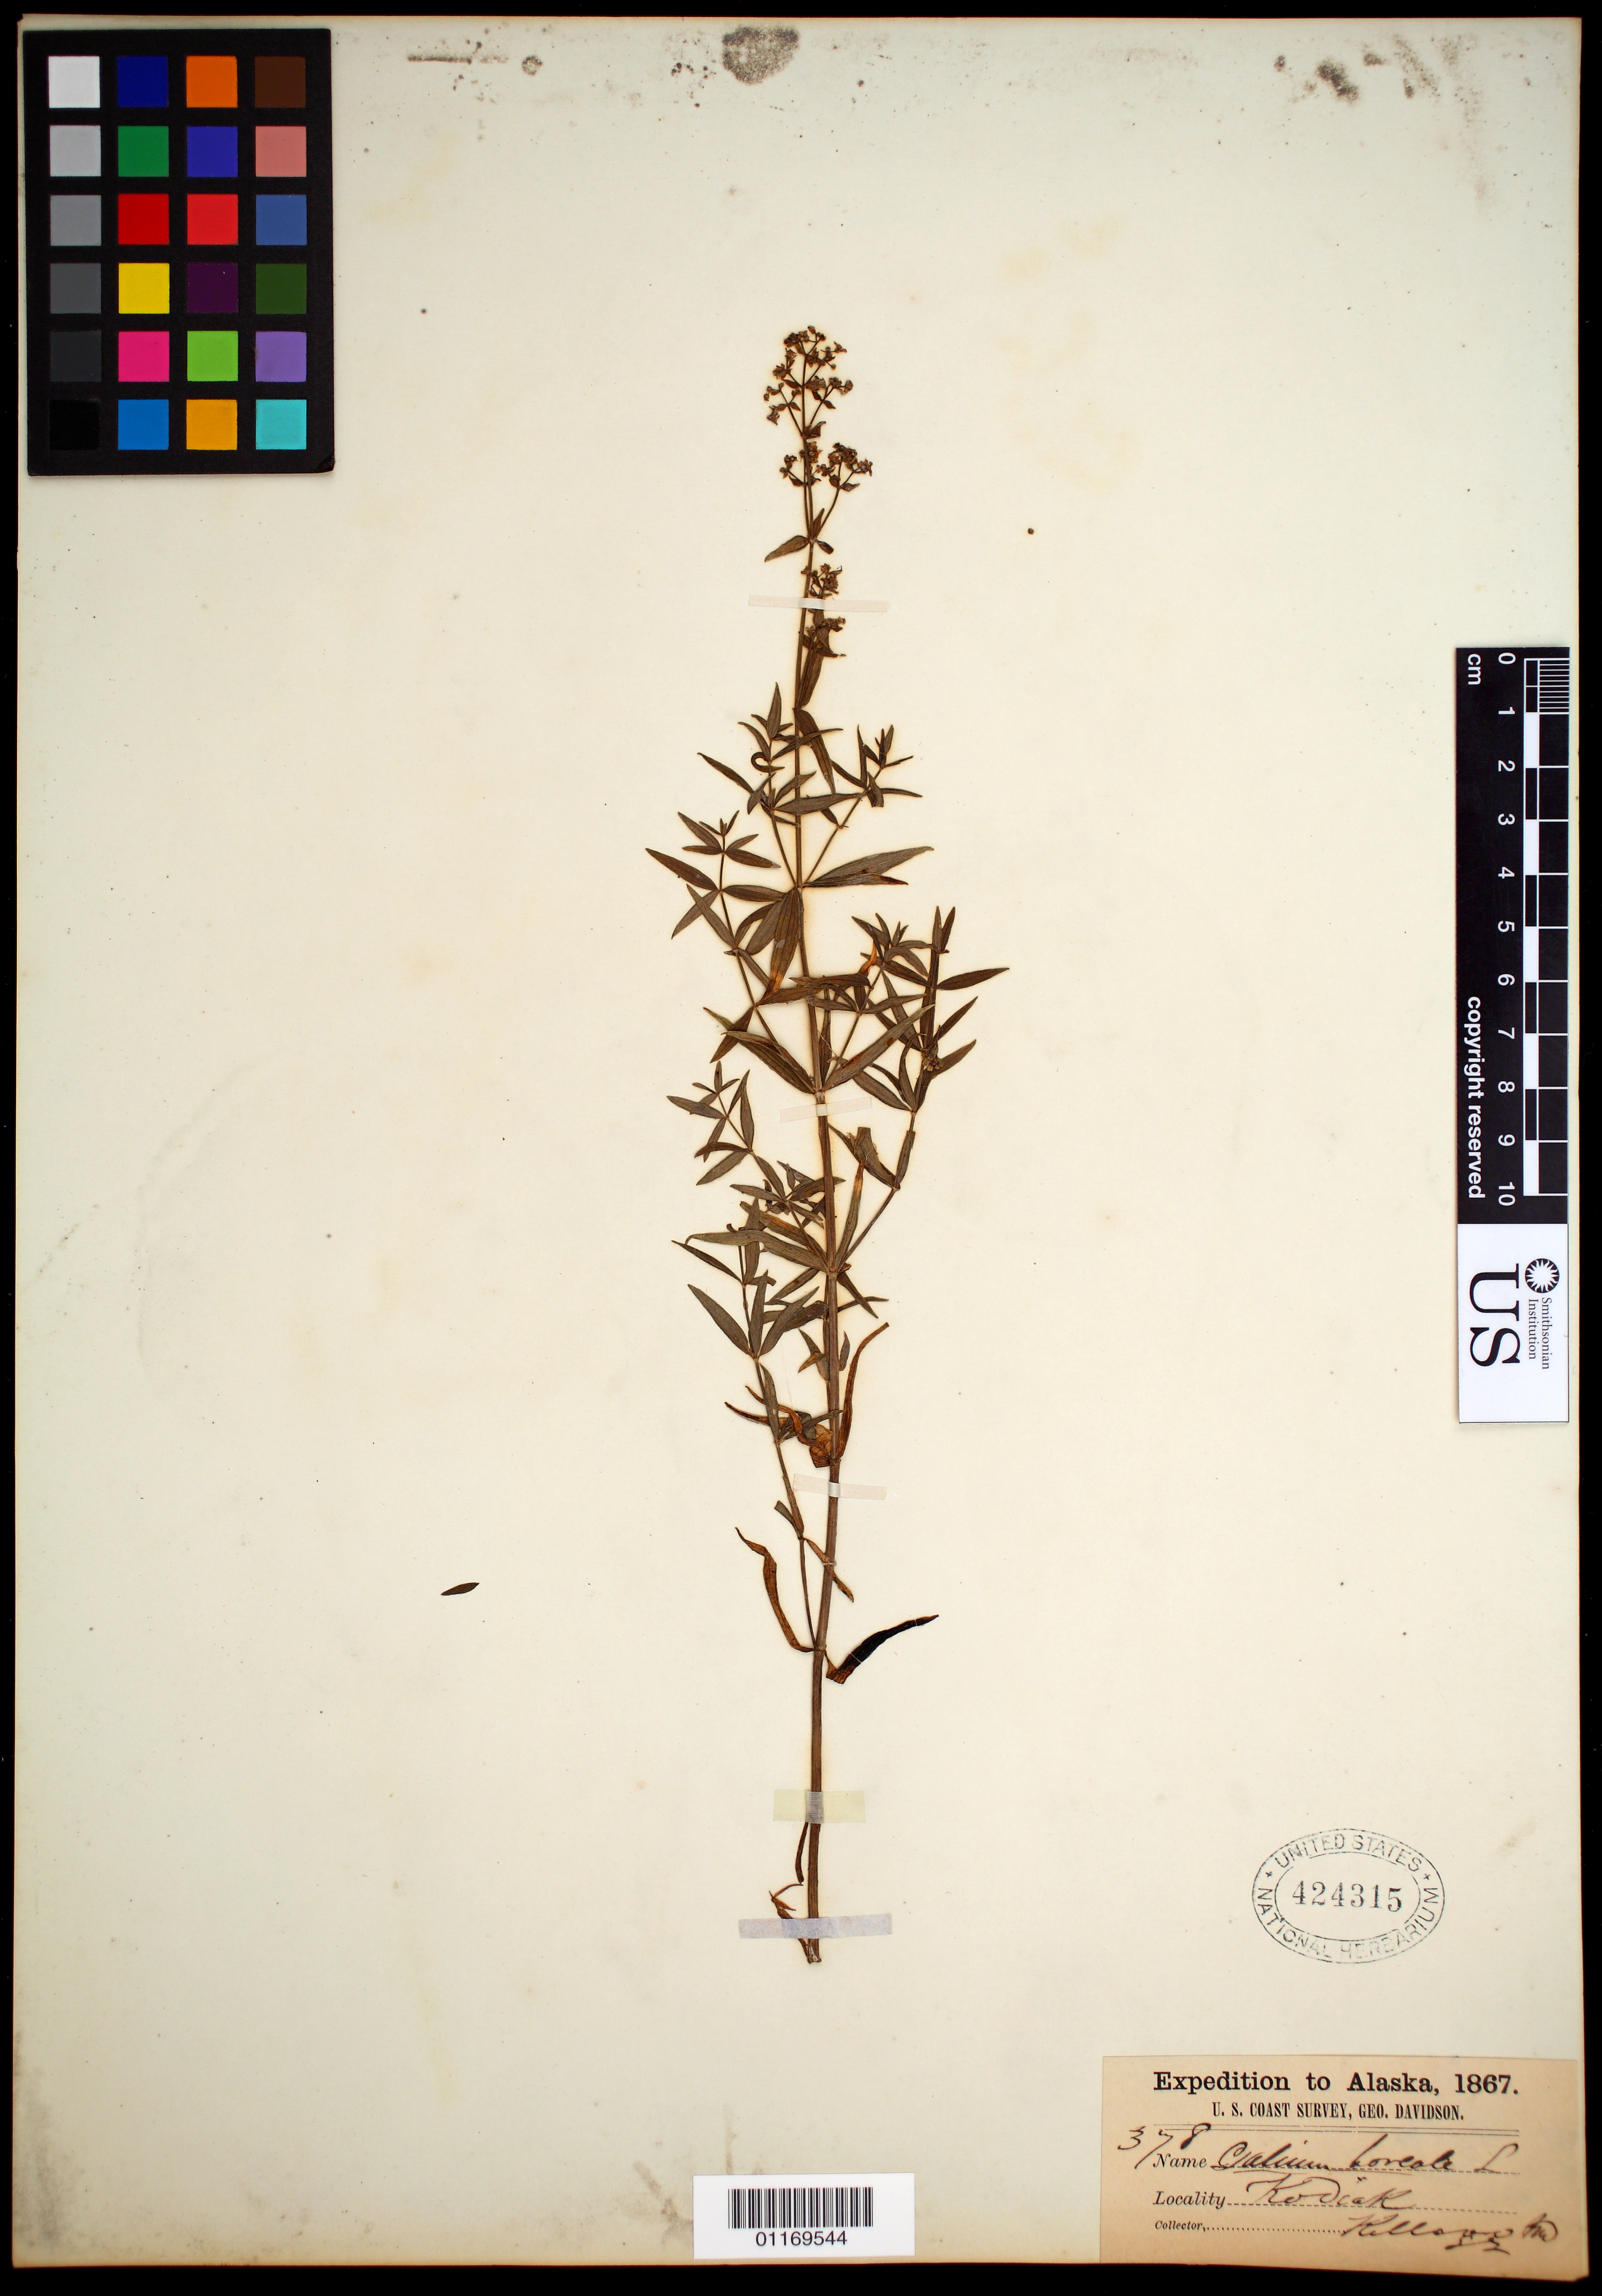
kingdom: Plantae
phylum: Tracheophyta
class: Magnoliopsida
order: Gentianales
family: Rubiaceae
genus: Galium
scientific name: Galium boreale L.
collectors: A. Kellogg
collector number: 378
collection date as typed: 1867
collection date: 1867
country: United States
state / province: Alaska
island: Kodiak Island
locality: Kodiak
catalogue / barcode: US 424315